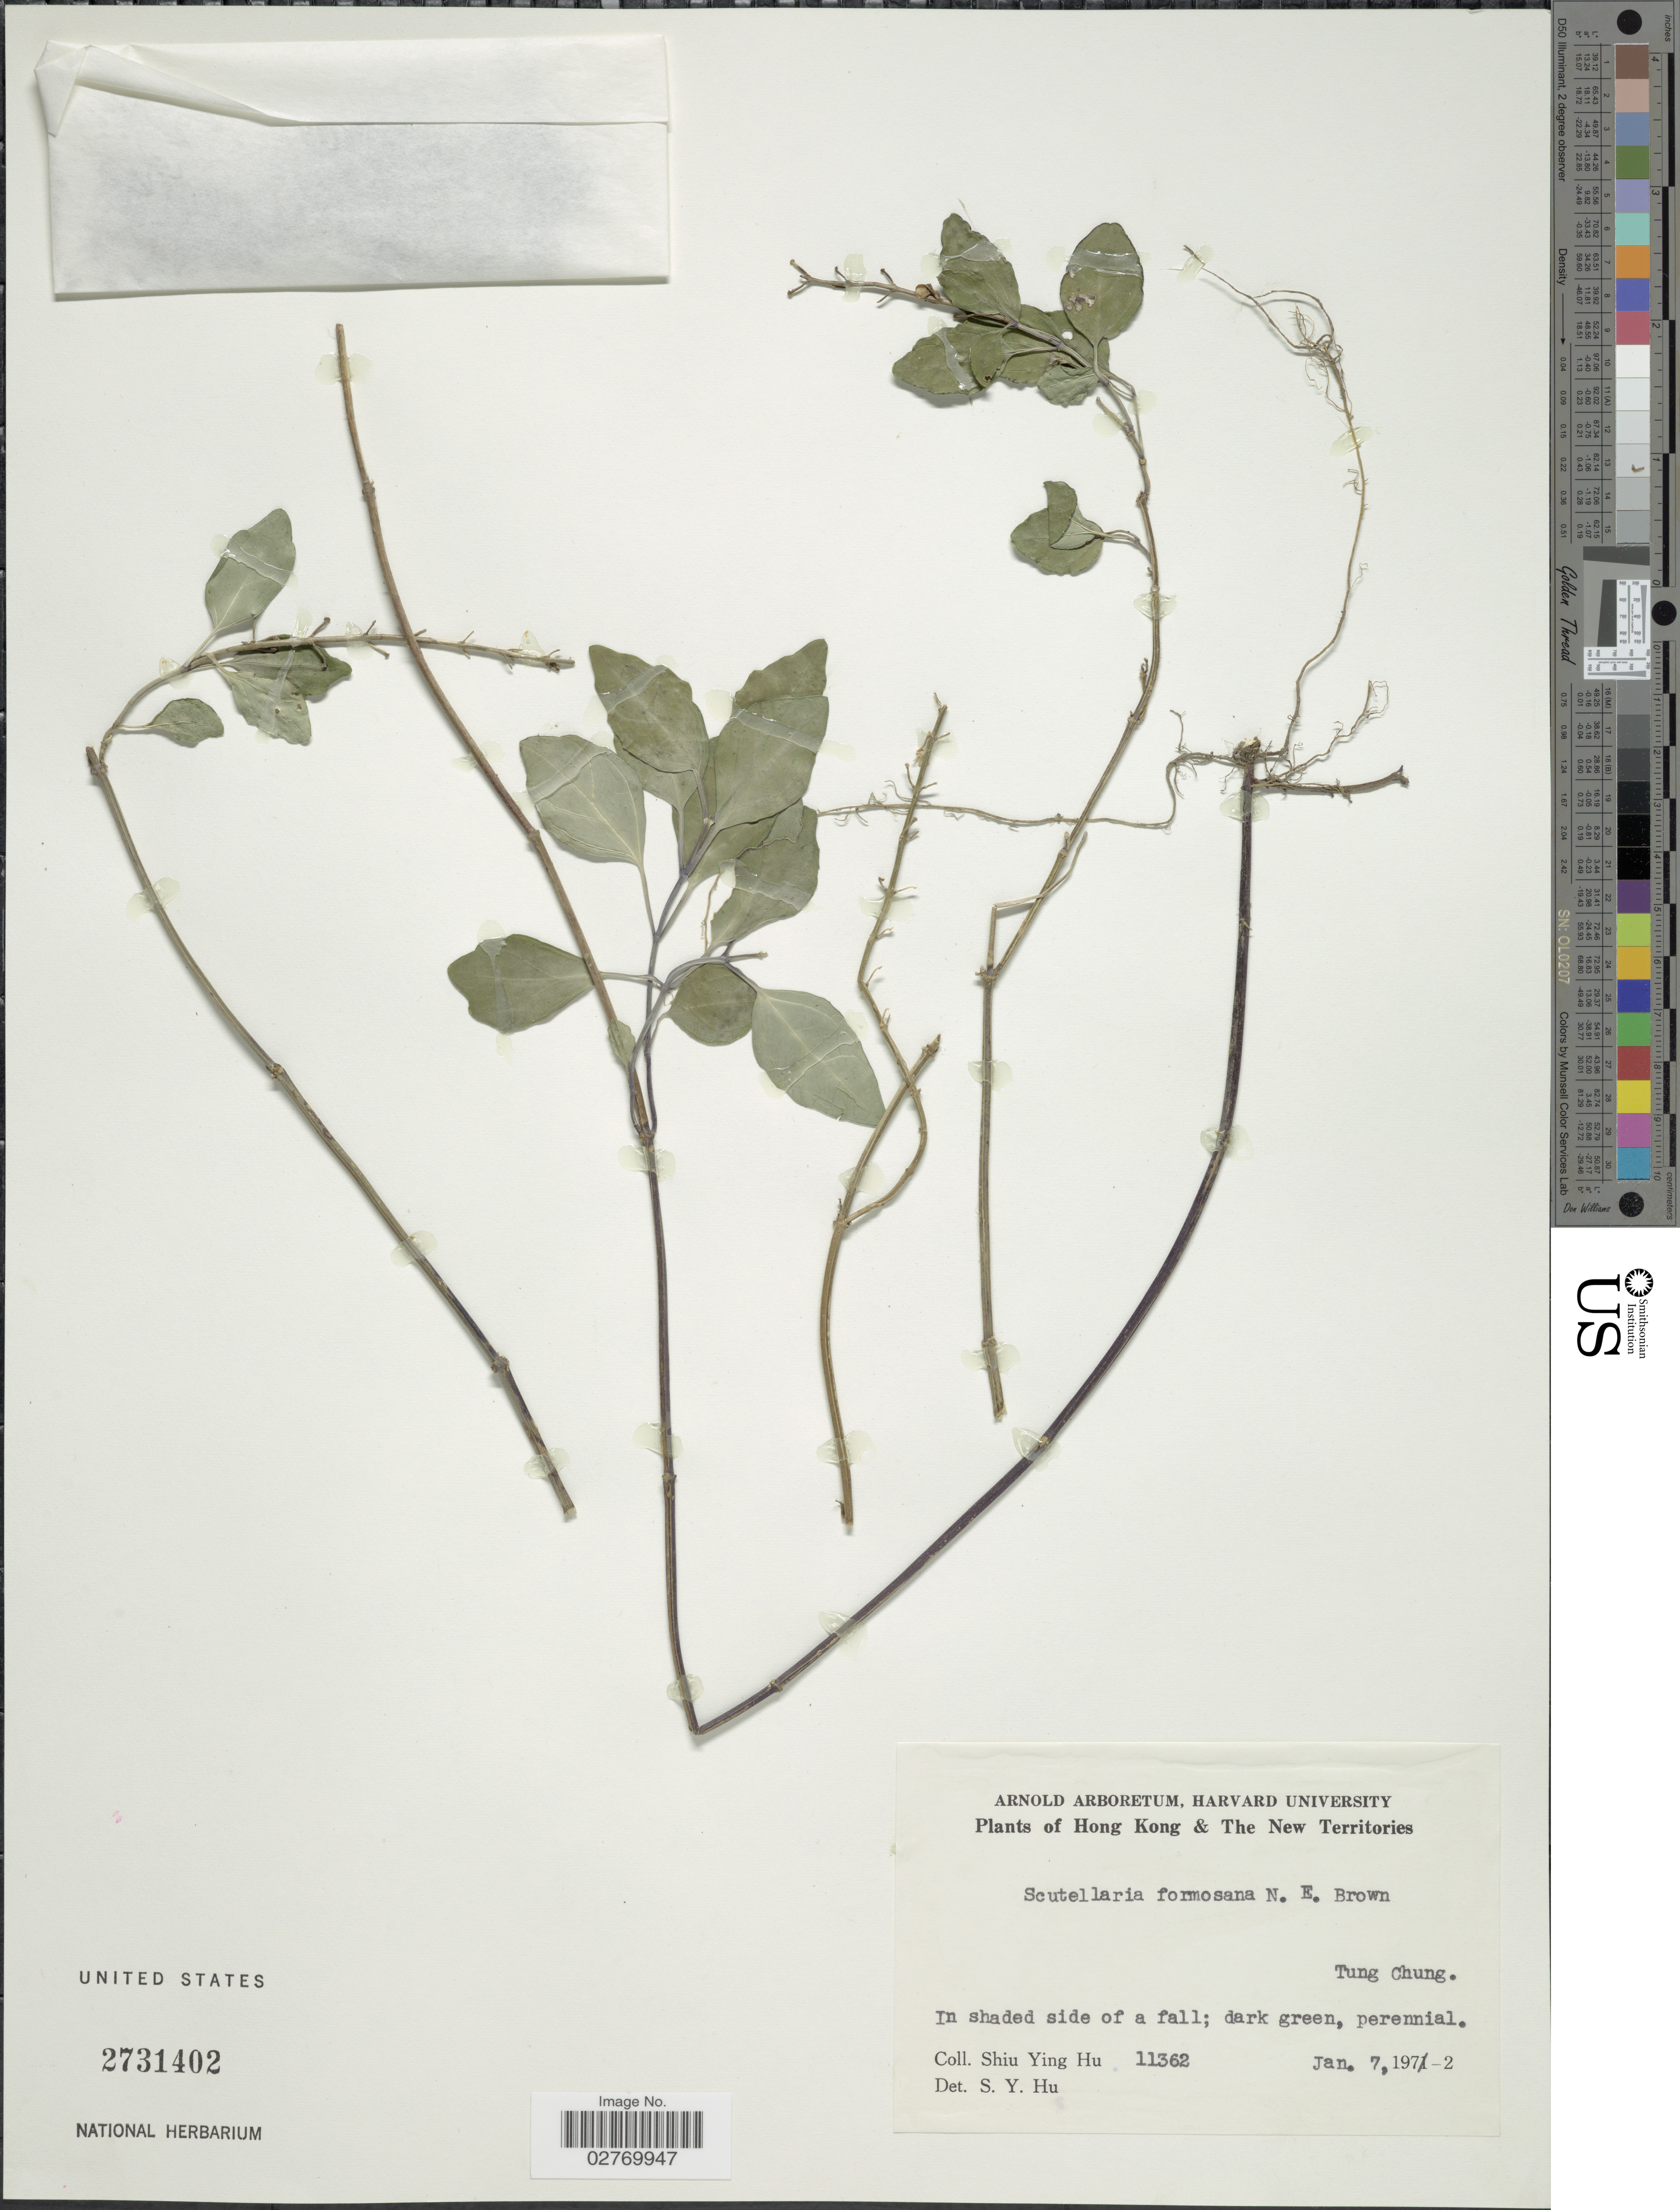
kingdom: Plantae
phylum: Tracheophyta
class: Magnoliopsida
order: Lamiales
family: Lamiaceae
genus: Scutellaria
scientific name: Scutellaria formosana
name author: N.E. Br.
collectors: S. Y. Hu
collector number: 11362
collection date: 1972-01-07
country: China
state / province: Hong Kong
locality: Hong Kong & The New Territories. Tung chung.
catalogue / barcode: US 2731402